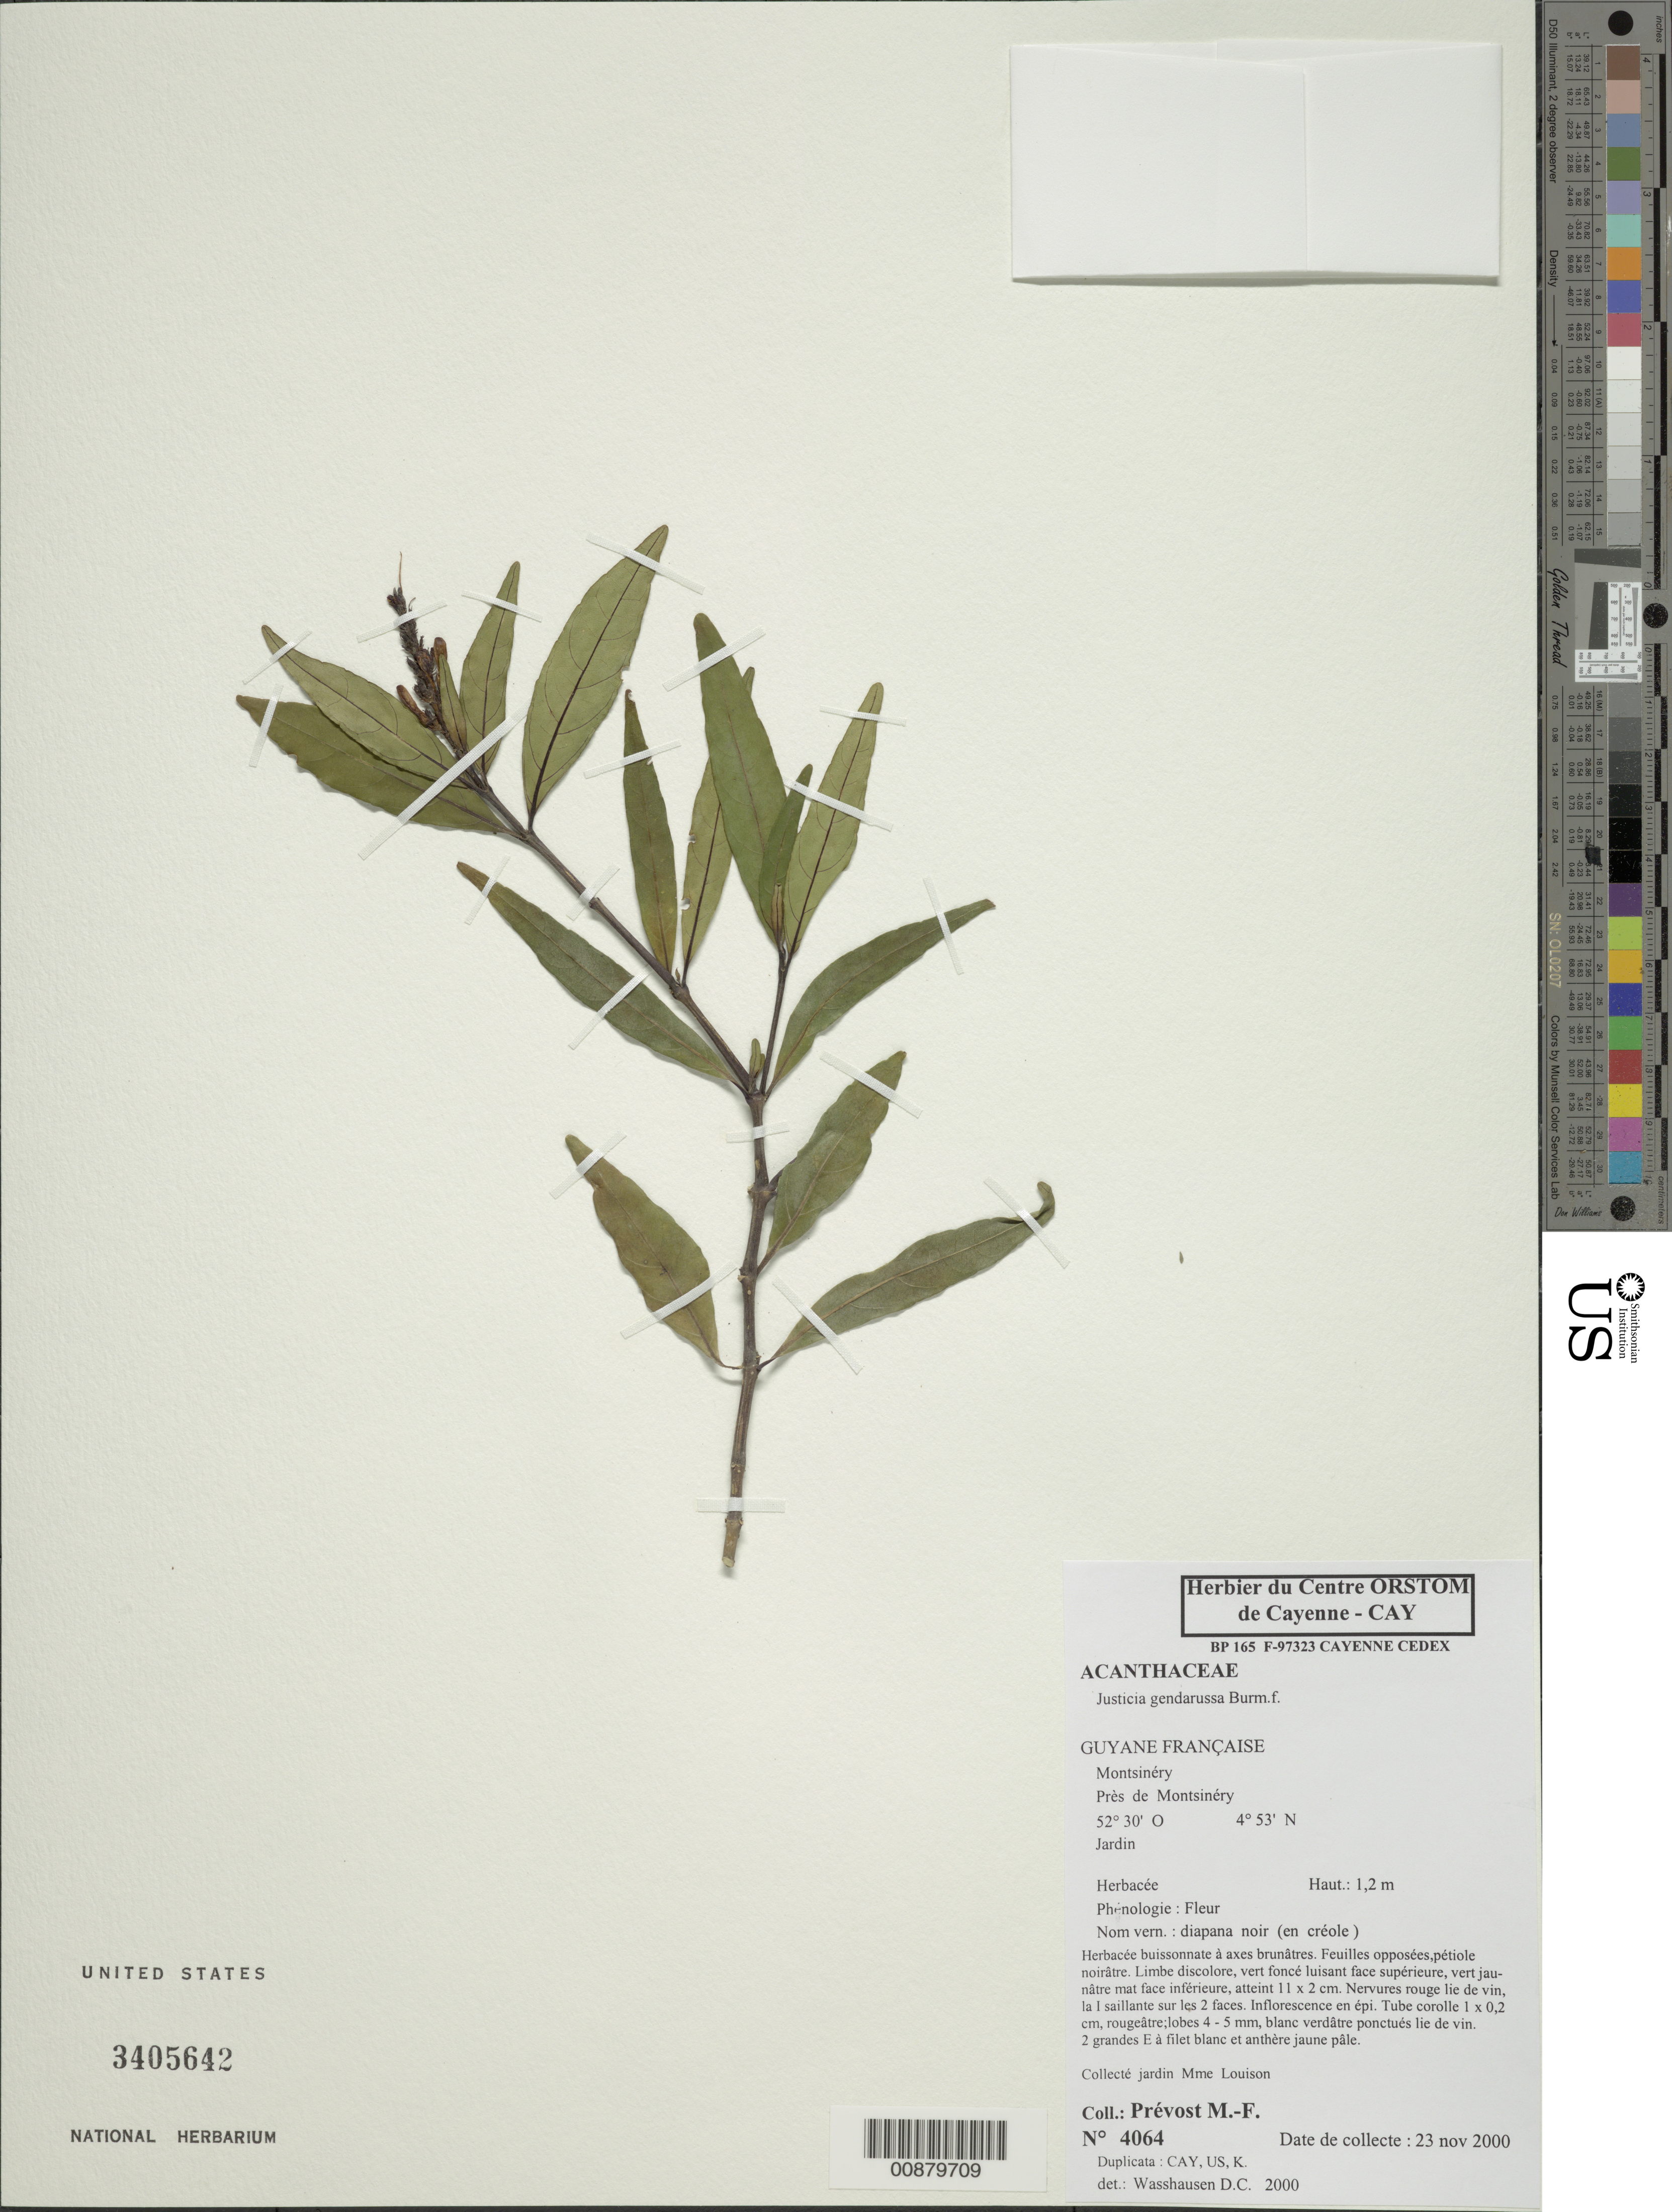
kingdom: Plantae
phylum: Tracheophyta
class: Magnoliopsida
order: Lamiales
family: Acanthaceae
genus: Justicia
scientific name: Justicia gendarussa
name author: Burm. f.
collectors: M.-F. Prévost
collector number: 4064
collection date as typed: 23-Nov-00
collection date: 2000-11-23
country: French Guiana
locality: Montsinéry, pres de; jardin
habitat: Jardin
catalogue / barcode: US 3405642